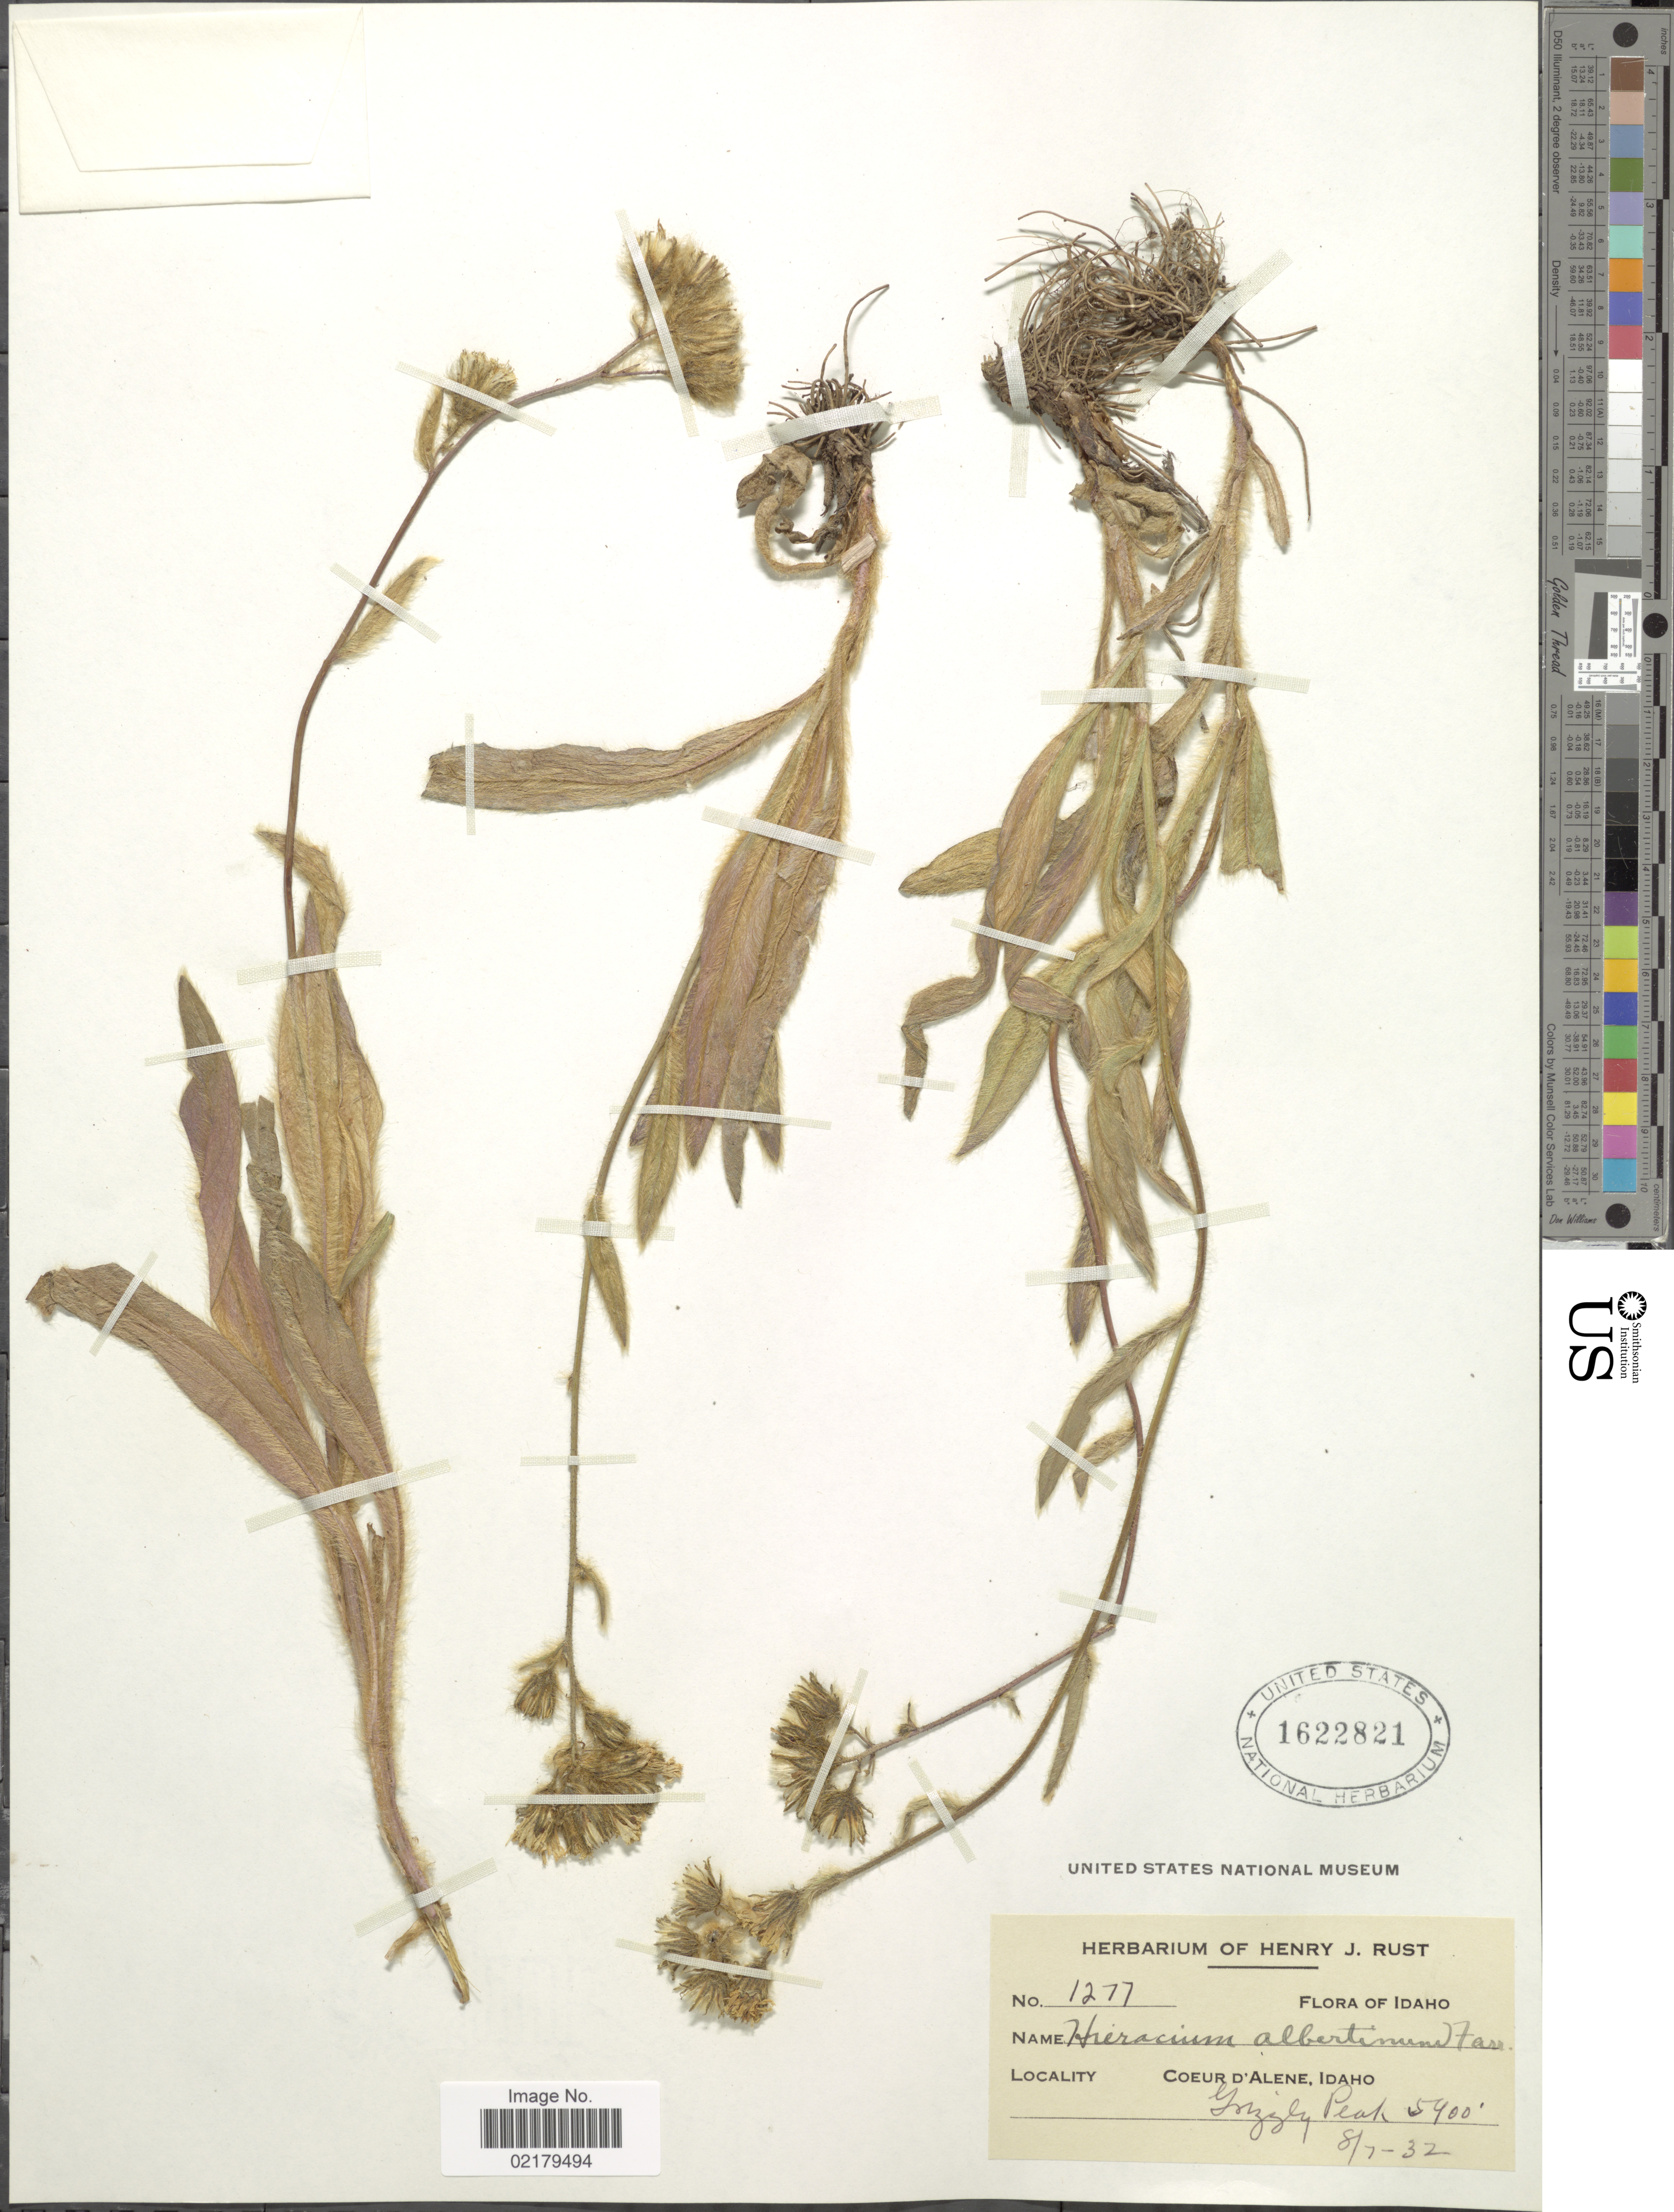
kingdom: Plantae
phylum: Tracheophyta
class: Magnoliopsida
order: Asterales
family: Asteraceae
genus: Hieracium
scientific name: Hieracium scouleri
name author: Hook.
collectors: ex herb. Henry J. Rust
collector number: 1277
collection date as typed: Transcribed d/m/y: 7/8/32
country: United States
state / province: Idaho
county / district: Kootenai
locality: Coeur d'Alene, Grizzly Peak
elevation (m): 1646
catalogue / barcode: US 1622821